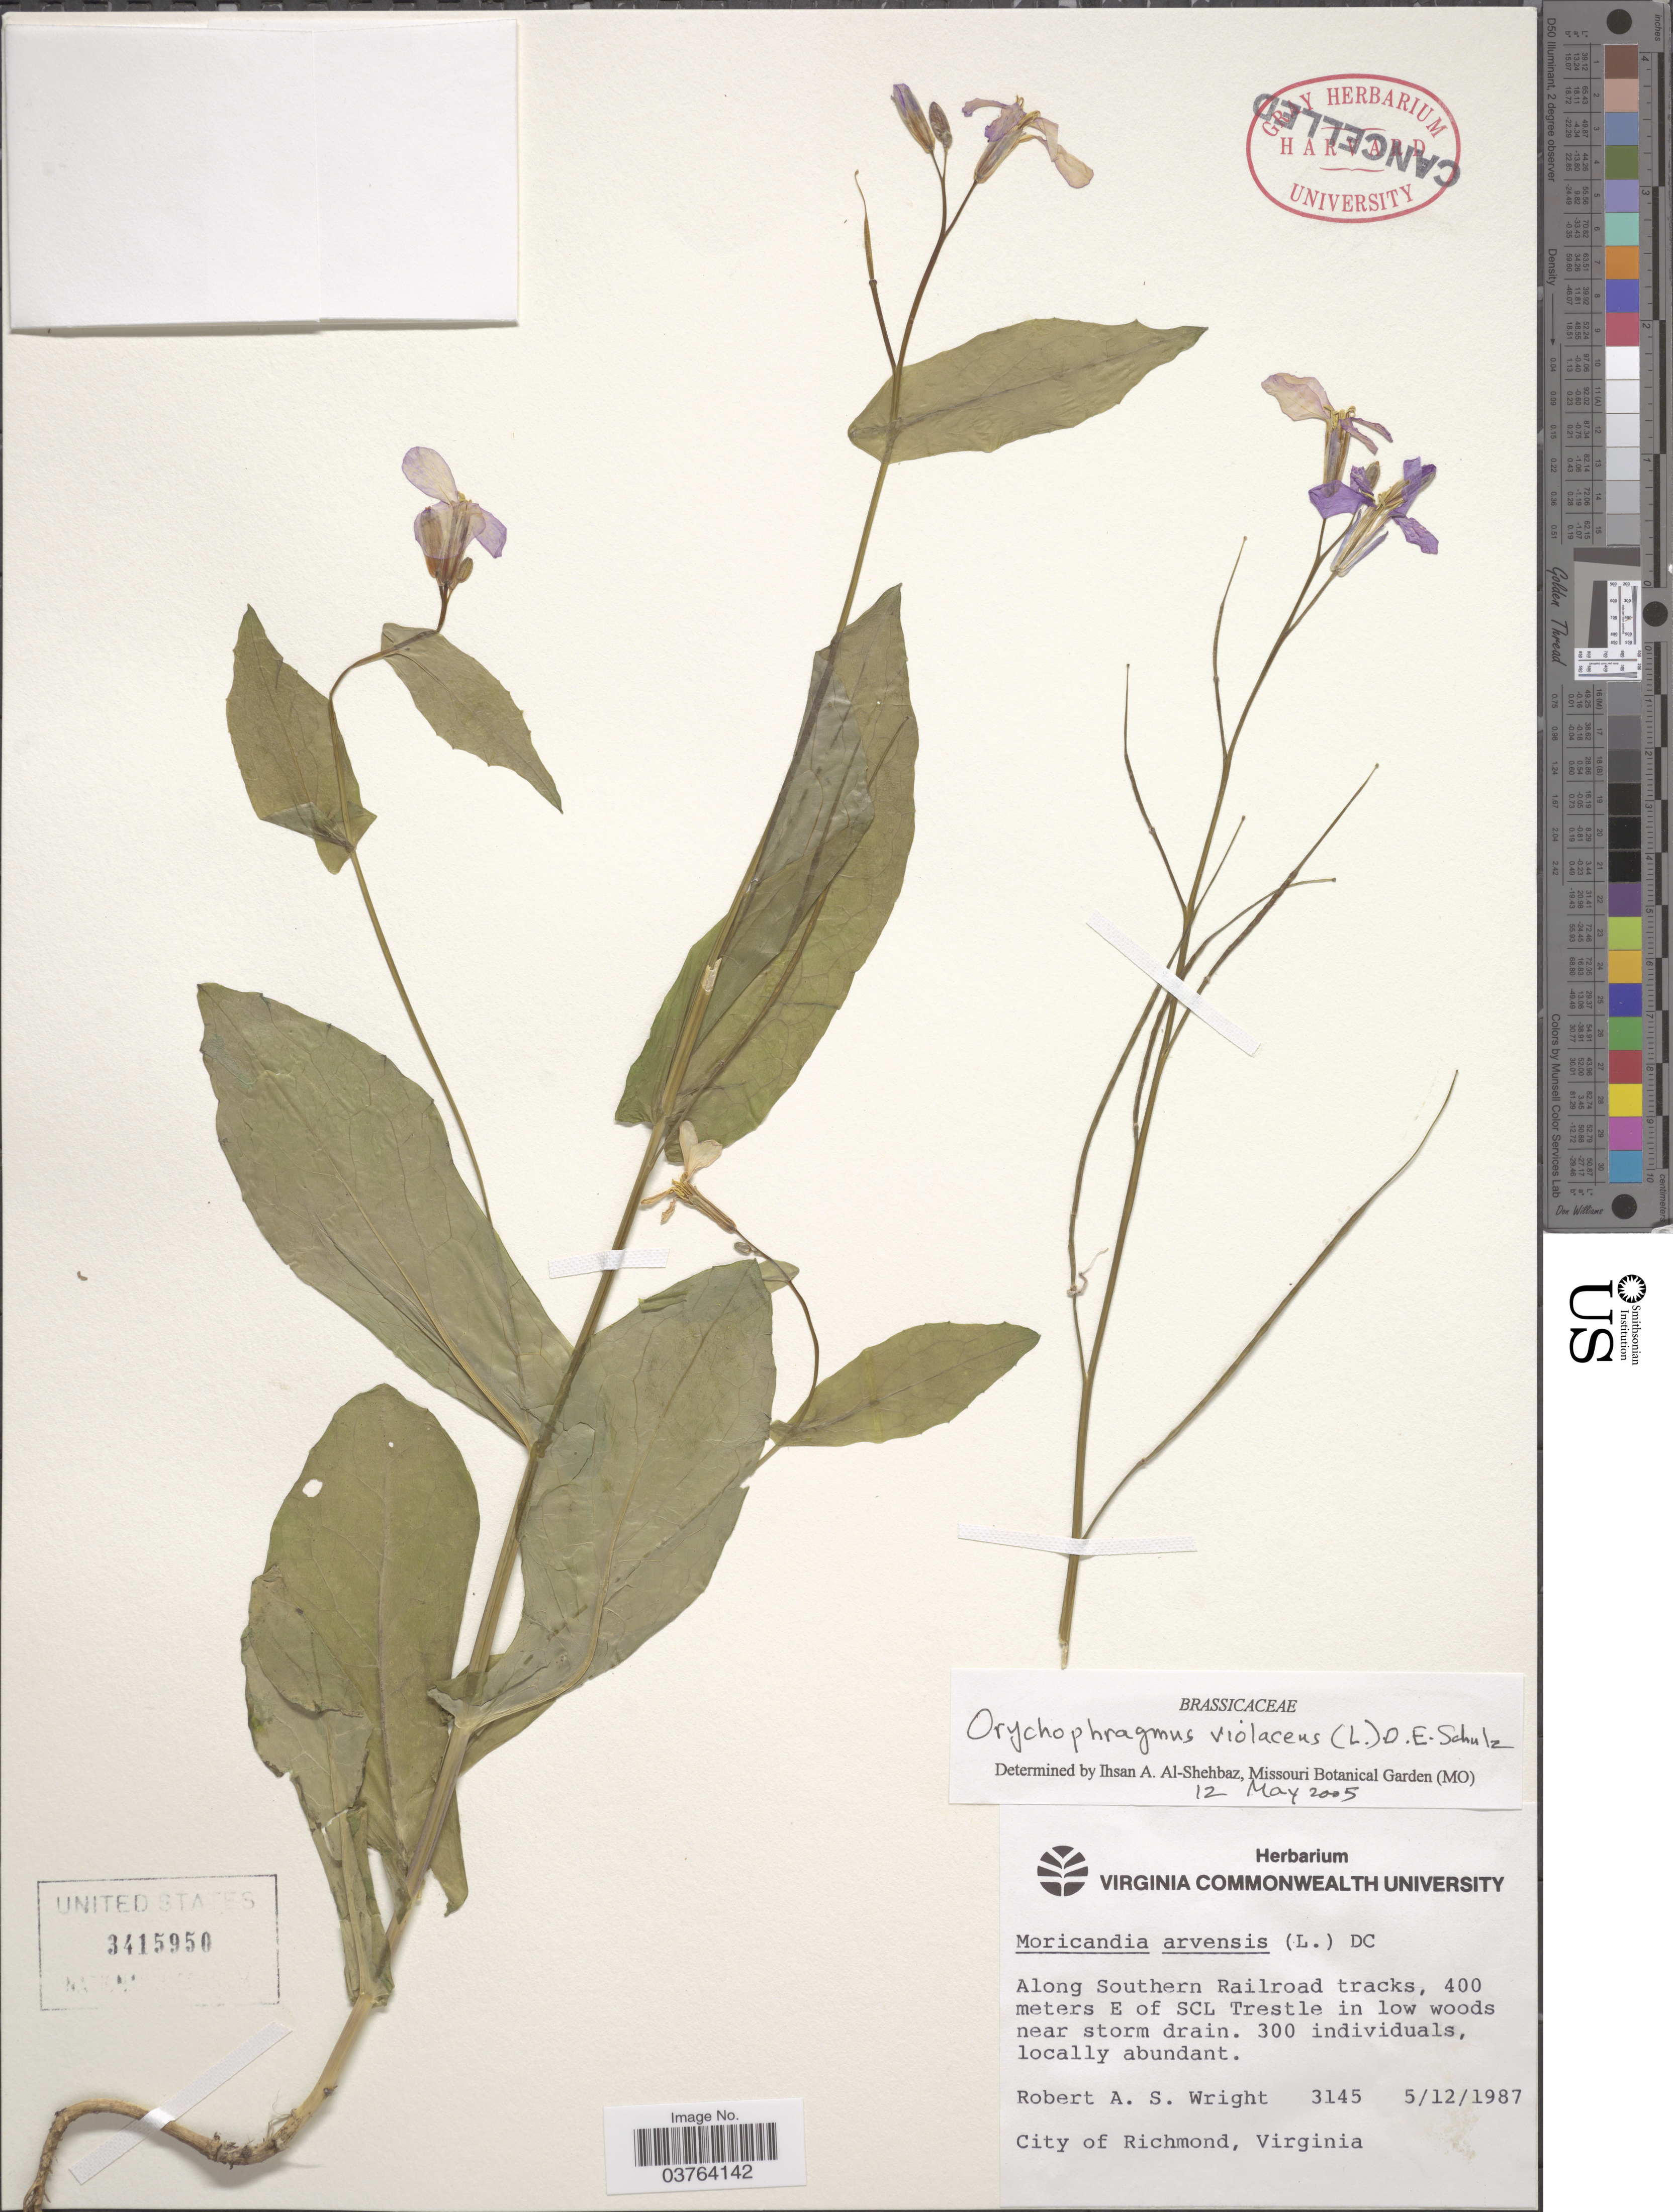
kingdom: Plantae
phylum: Tracheophyta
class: Magnoliopsida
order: Brassicales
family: Brassicaceae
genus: Orychophragmus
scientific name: Orychophragmus violaceus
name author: (L.) O.E. Schulz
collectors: R. A. Wright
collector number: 3145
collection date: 1987-05-12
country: United States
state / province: Virginia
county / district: City of Richmond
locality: Along Southern Railroad tracks, 400 meters E of SCL Trestle in low woods near storm drain.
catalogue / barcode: US 3415950